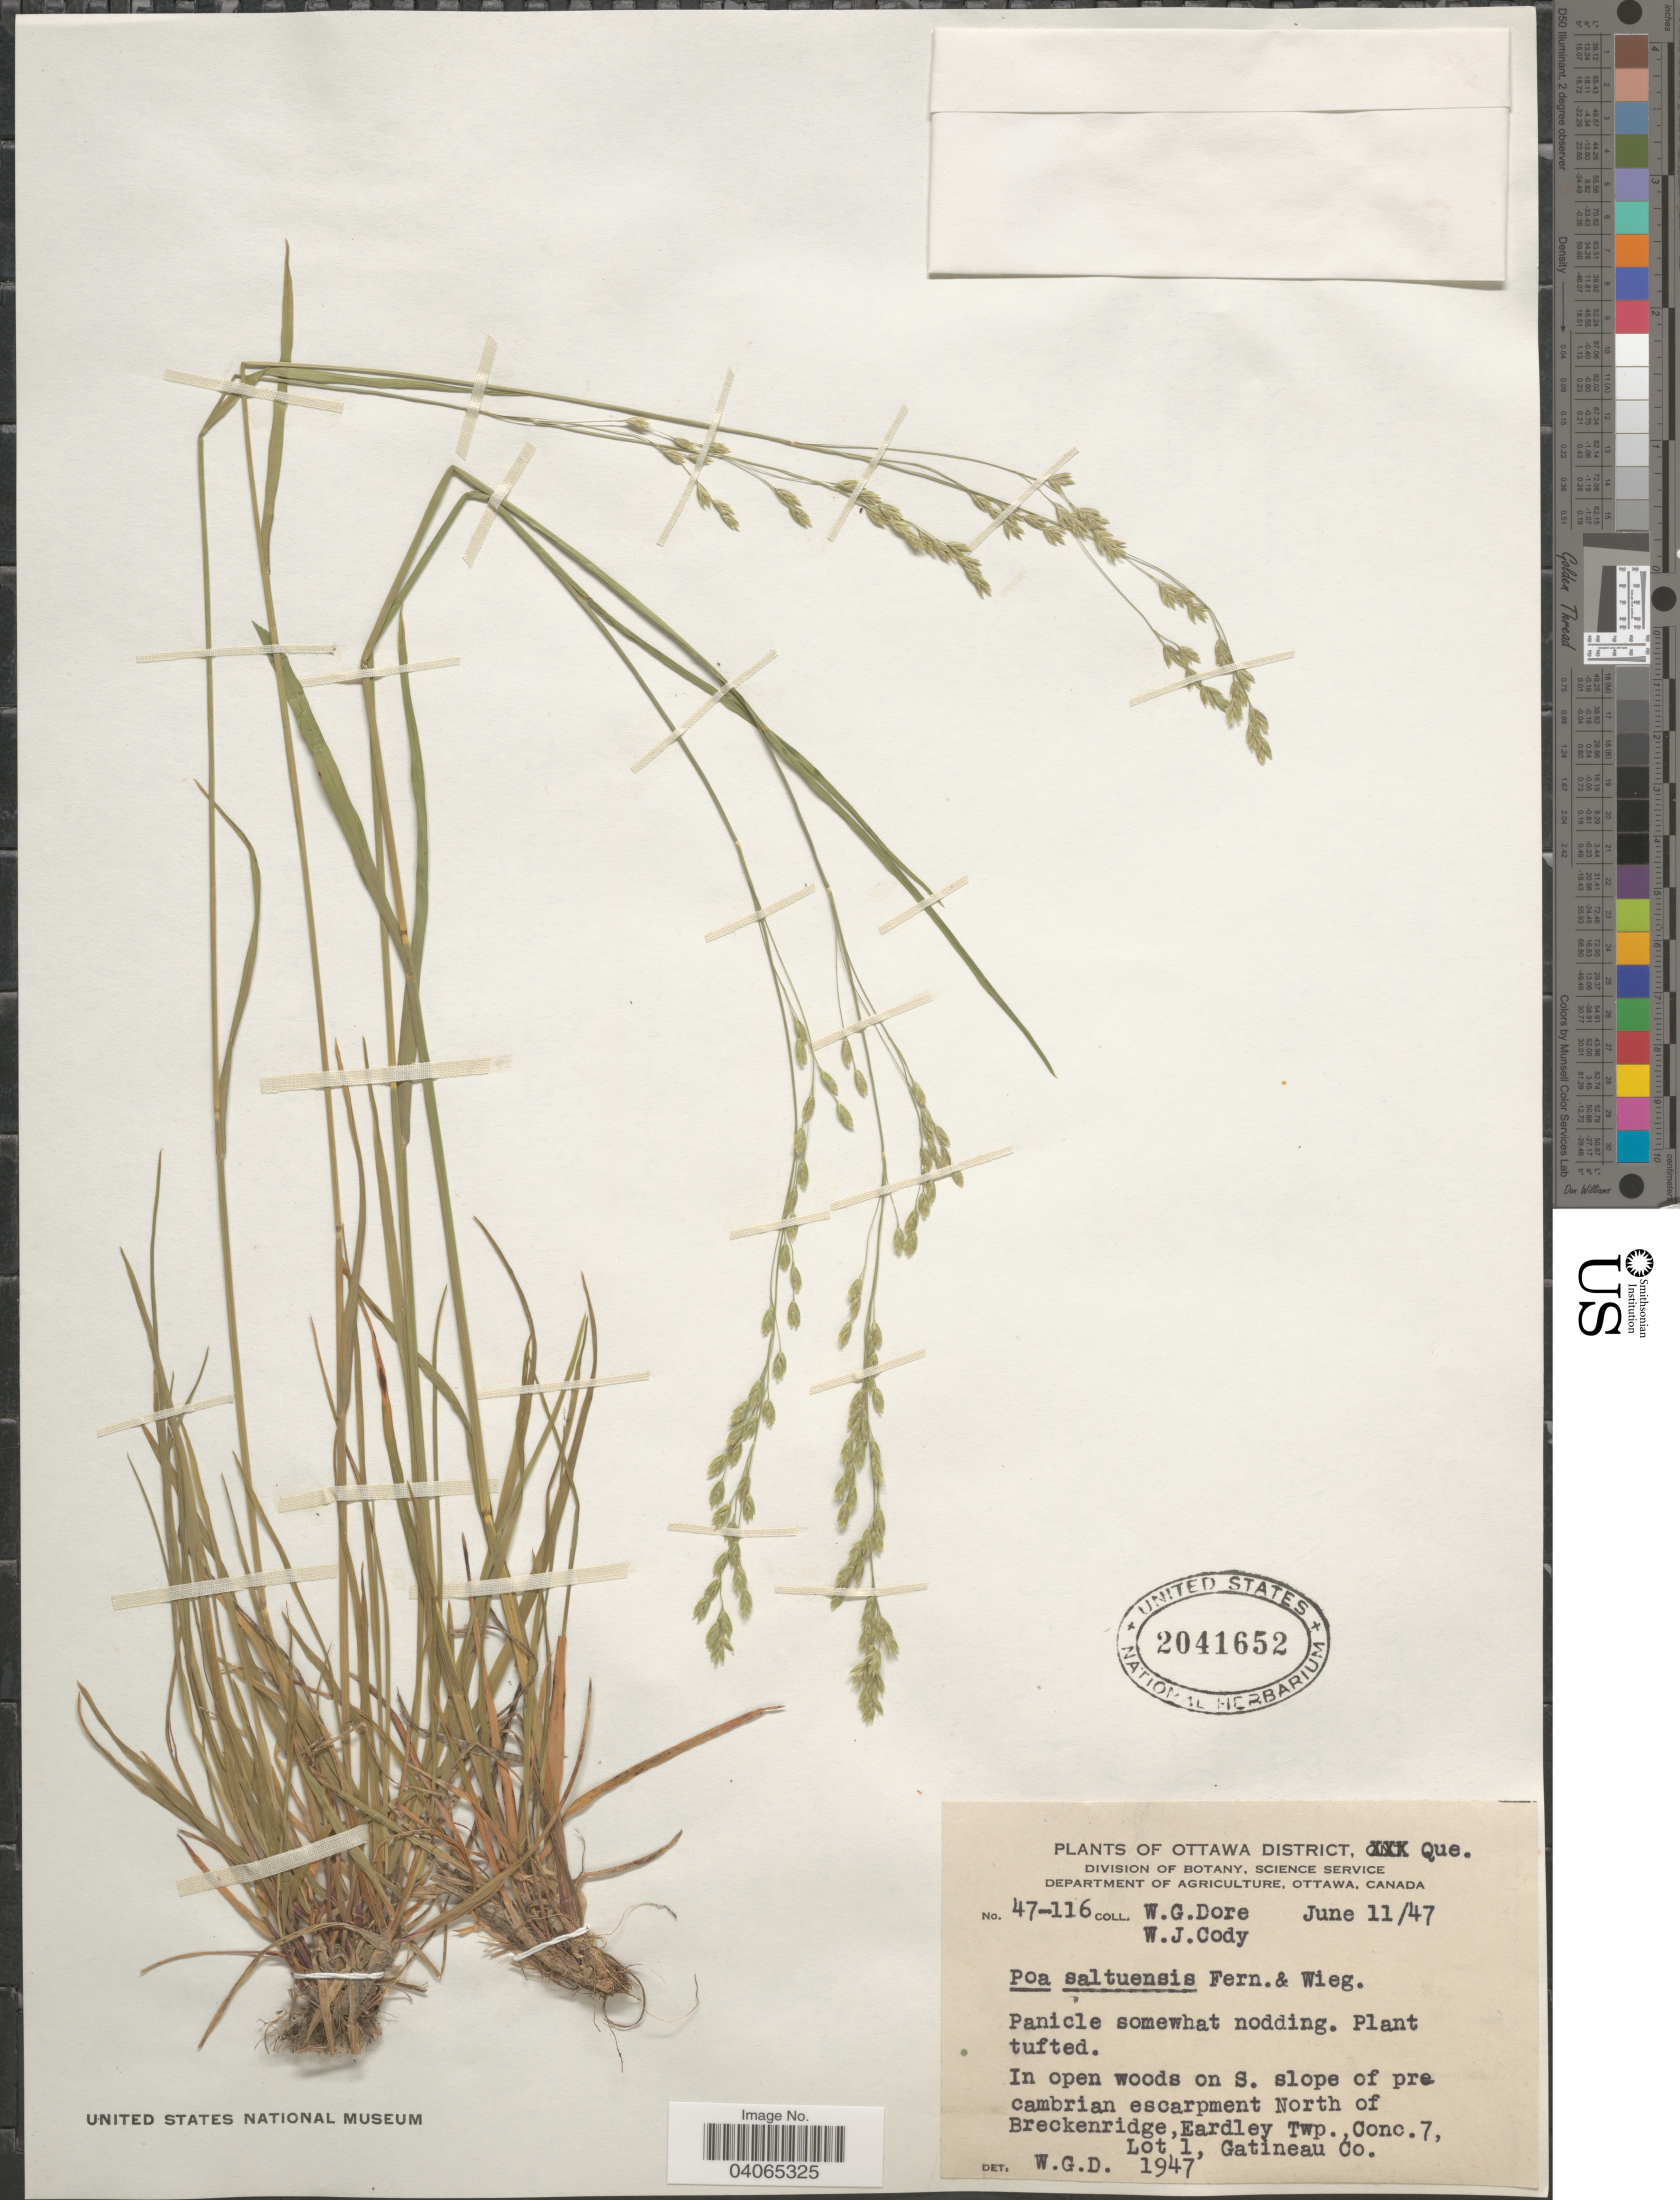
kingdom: Plantae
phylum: Tracheophyta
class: Liliopsida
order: Poales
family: Poaceae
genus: Poa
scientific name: Poa saltuensis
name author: Fernald & Wiegand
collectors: W. Dore & W. Cody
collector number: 47-116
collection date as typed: Transcribed d/m/y: 11/6/47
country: Canada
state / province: Quebec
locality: Ottawa District. In open woods on S. slope of pre cambrian escarpment North of Breckenridge, Eardley Twp., Conc. 7, Lot 1, Gatineau Co.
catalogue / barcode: US 2041652